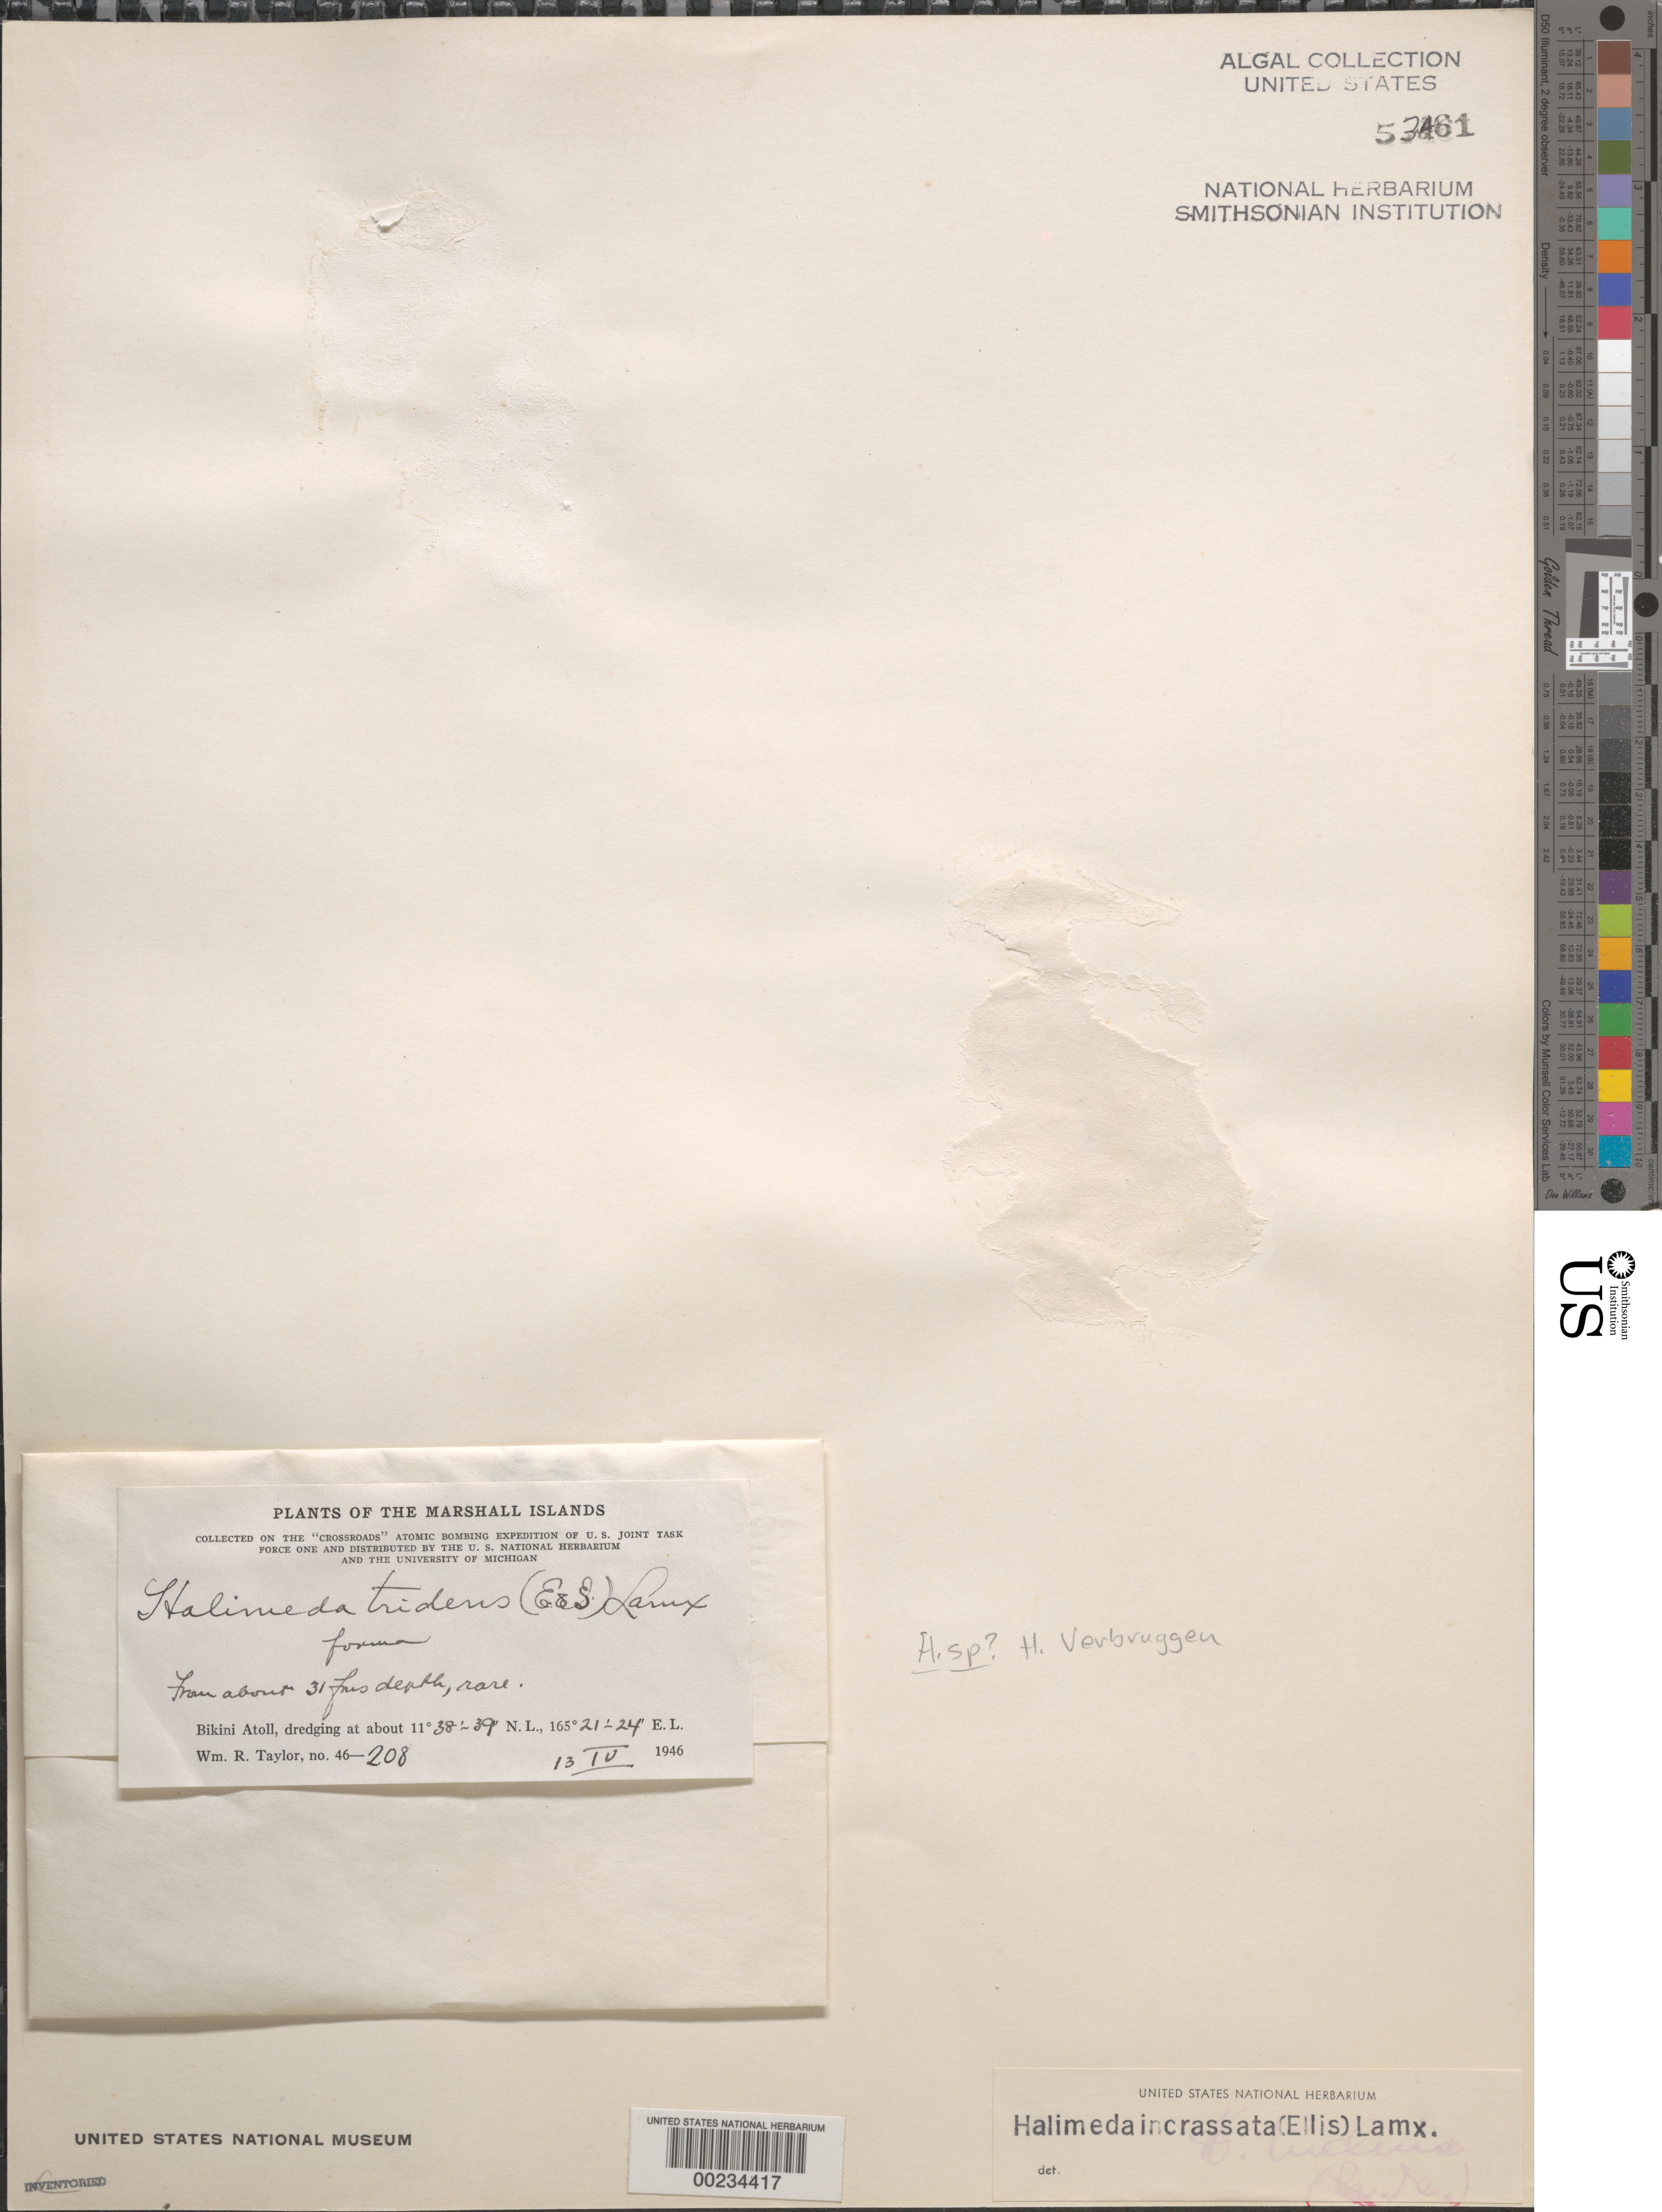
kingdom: Plantae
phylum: Chlorophyta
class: Ulvophyceae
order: Bryopsidales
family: Halimedaceae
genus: Halimeda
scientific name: Halimeda incrassata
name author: (J. Ellis) J.V.Lamouroux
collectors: W. R. Taylor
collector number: WRT 46-208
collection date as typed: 13 Apr 1946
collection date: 1946-04-13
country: Marshall Islands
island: Bikini Atoll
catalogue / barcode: US 53461